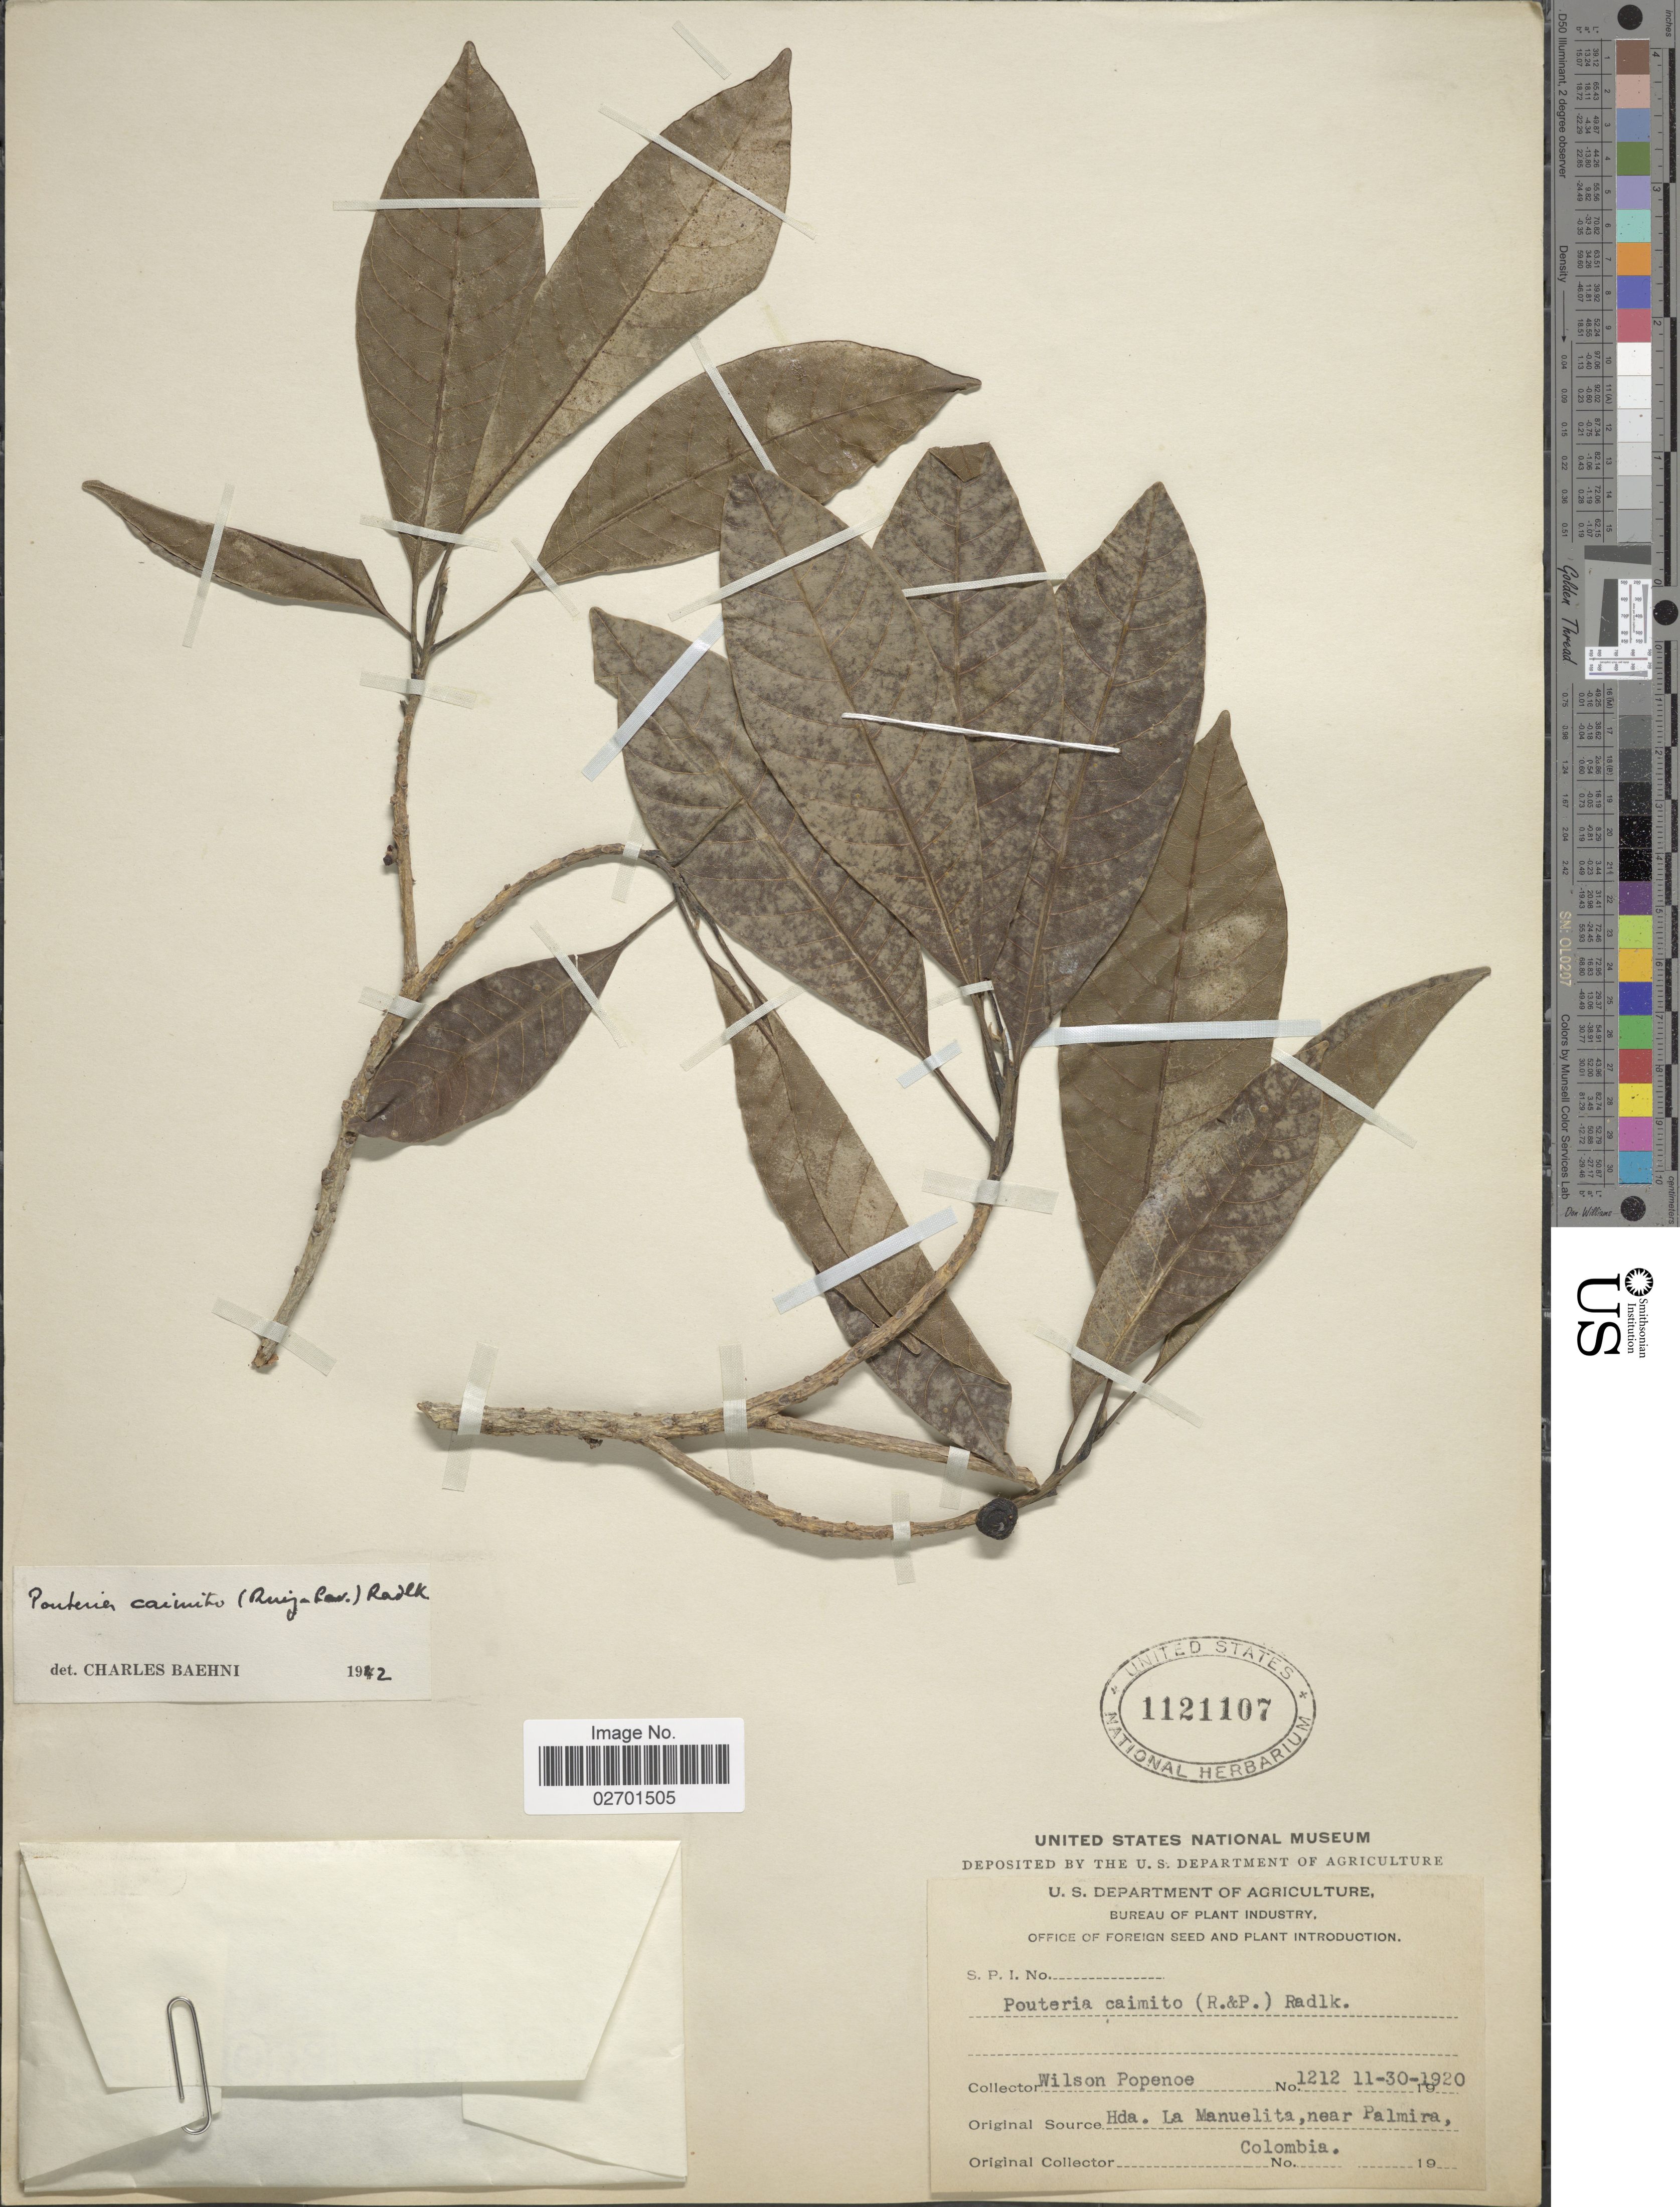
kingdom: Plantae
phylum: Tracheophyta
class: Magnoliopsida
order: Ericales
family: Sapotaceae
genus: Pouteria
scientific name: Pouteria caimito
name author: (Ruiz & Pav.) Radlk.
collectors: W. Popenoe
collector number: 1212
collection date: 1920-11-30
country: Colombia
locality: Hda. La Manuelita, near Palmira.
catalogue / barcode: US 1121107